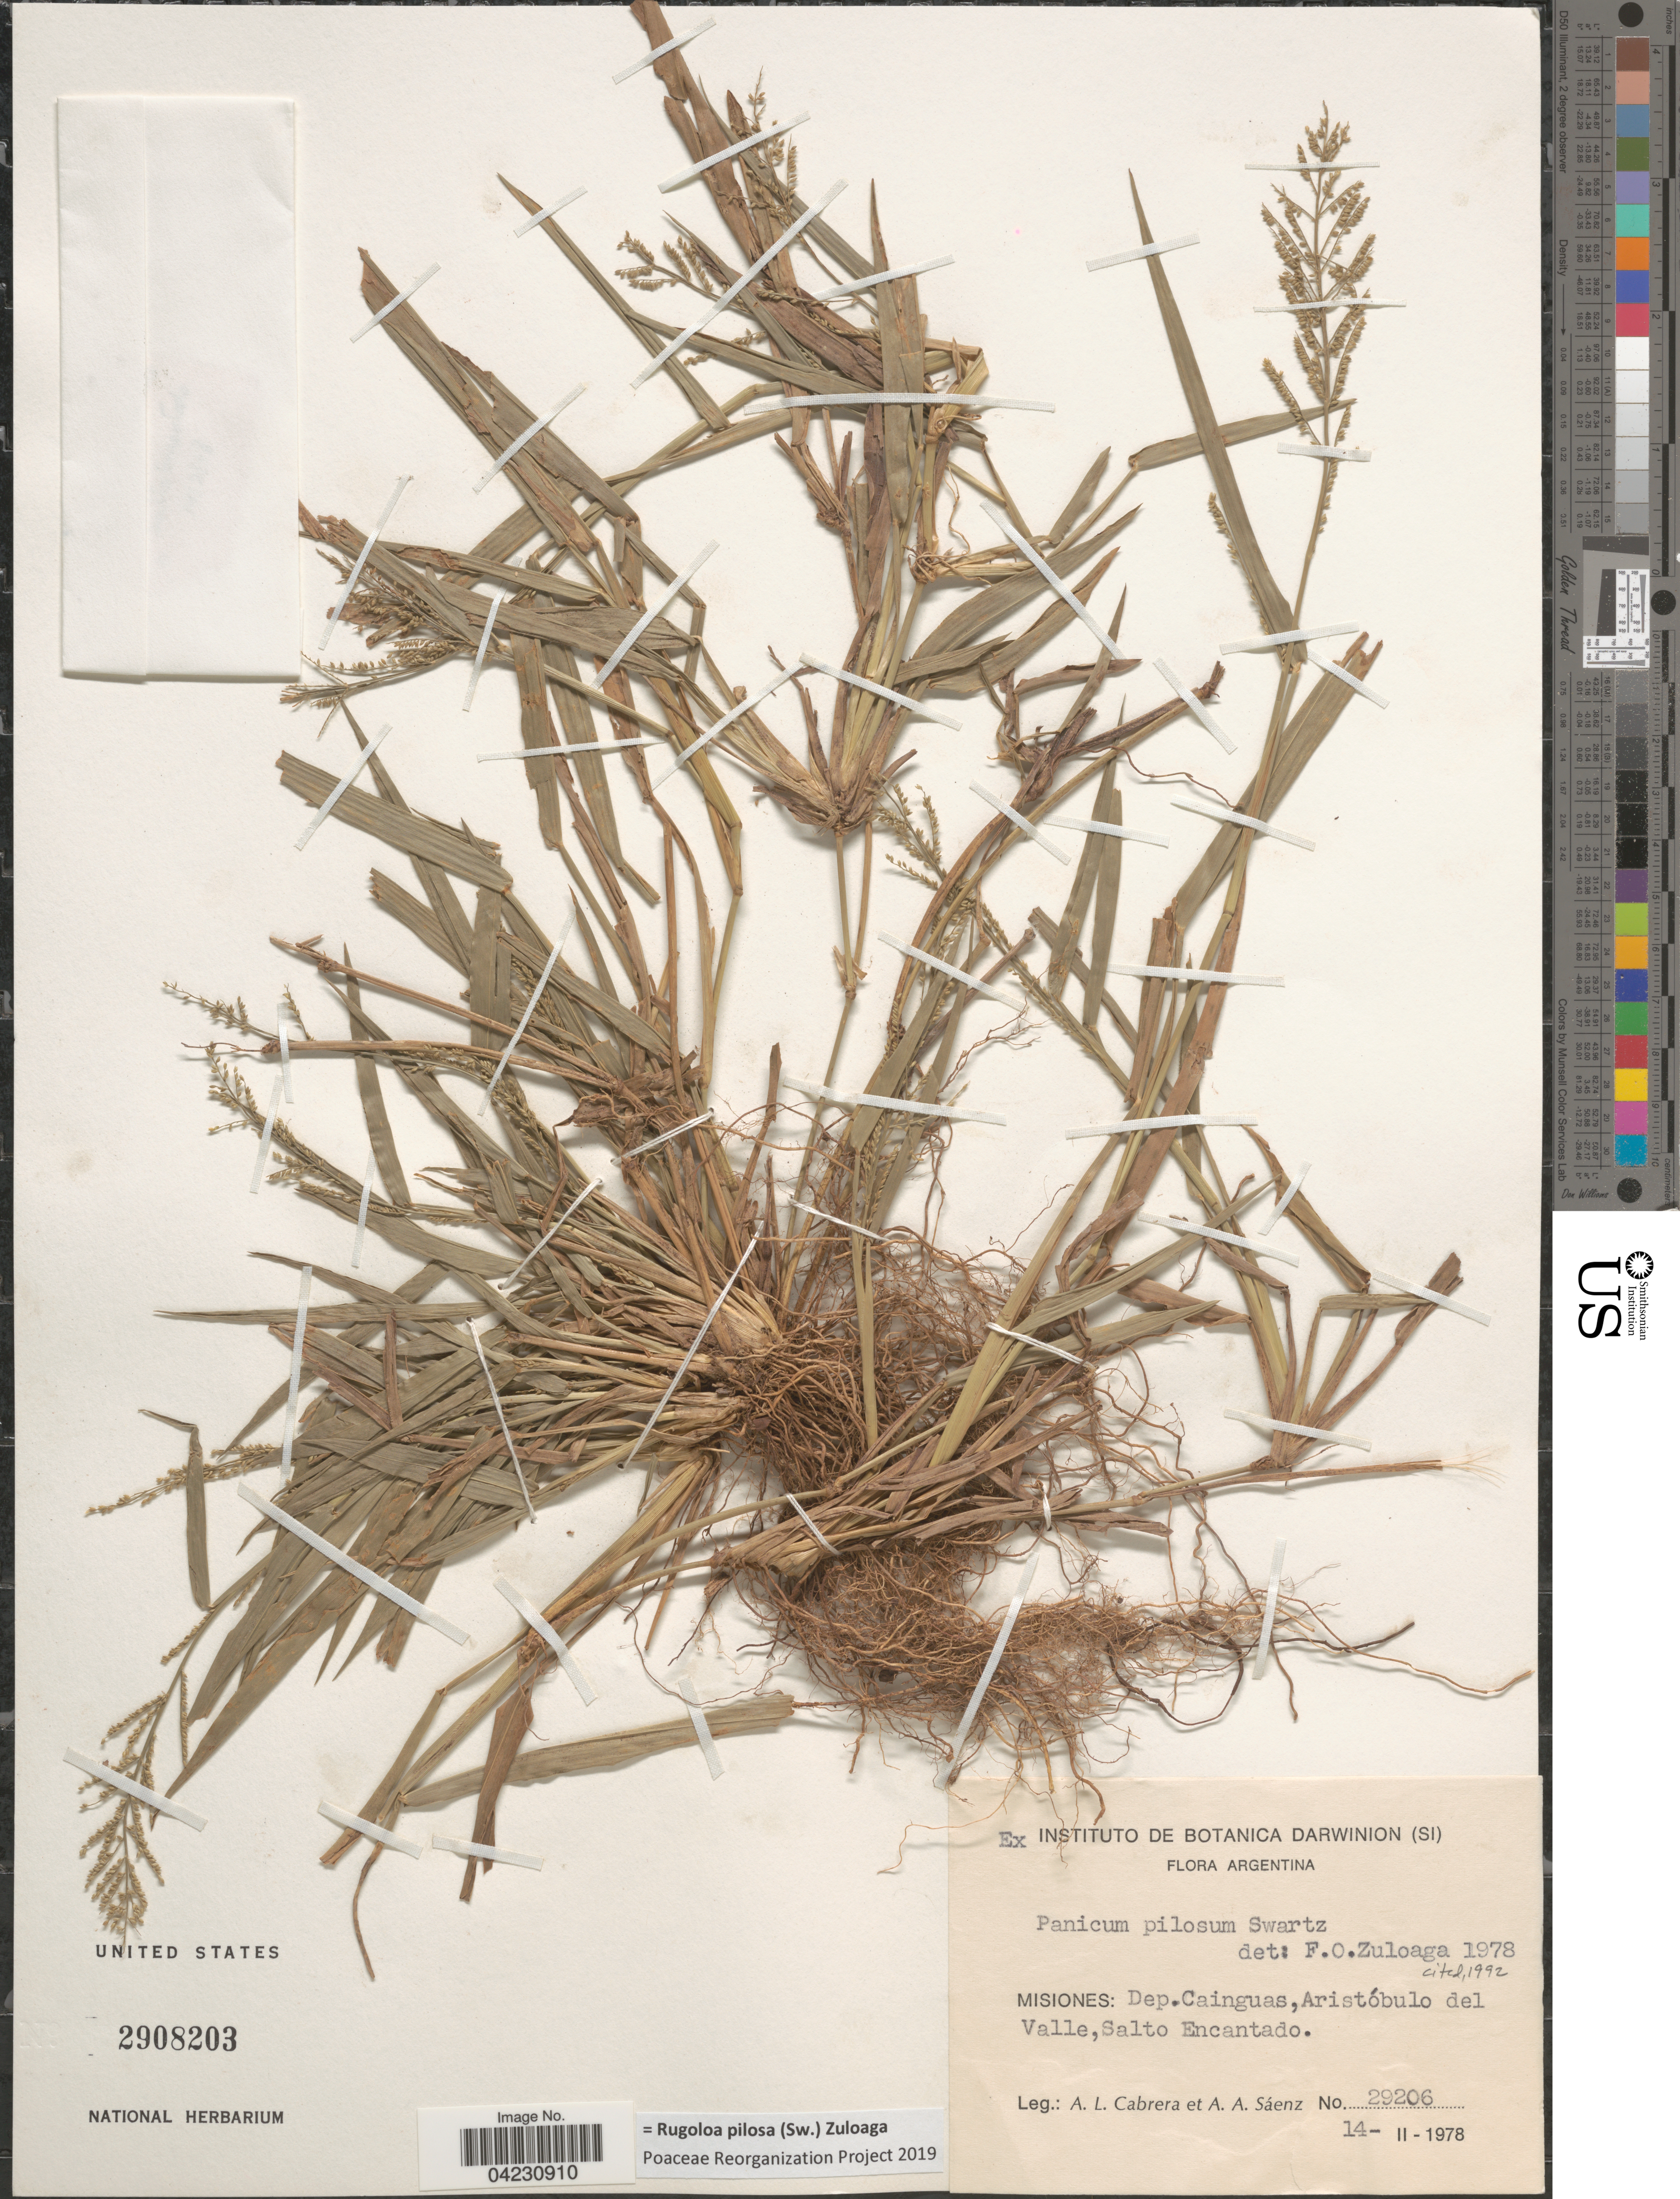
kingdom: Plantae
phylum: Tracheophyta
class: Liliopsida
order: Poales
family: Poaceae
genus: Rugoloa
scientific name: Rugoloa pilosa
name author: (Sw.) Zuloaga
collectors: A. L. Cabrera & A. A. Saenz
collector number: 29206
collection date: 1978-02-14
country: Argentina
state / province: Misiones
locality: Dep. Cainguas, Aristóbulo del Valle, Salto Encantado.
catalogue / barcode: US 2908203